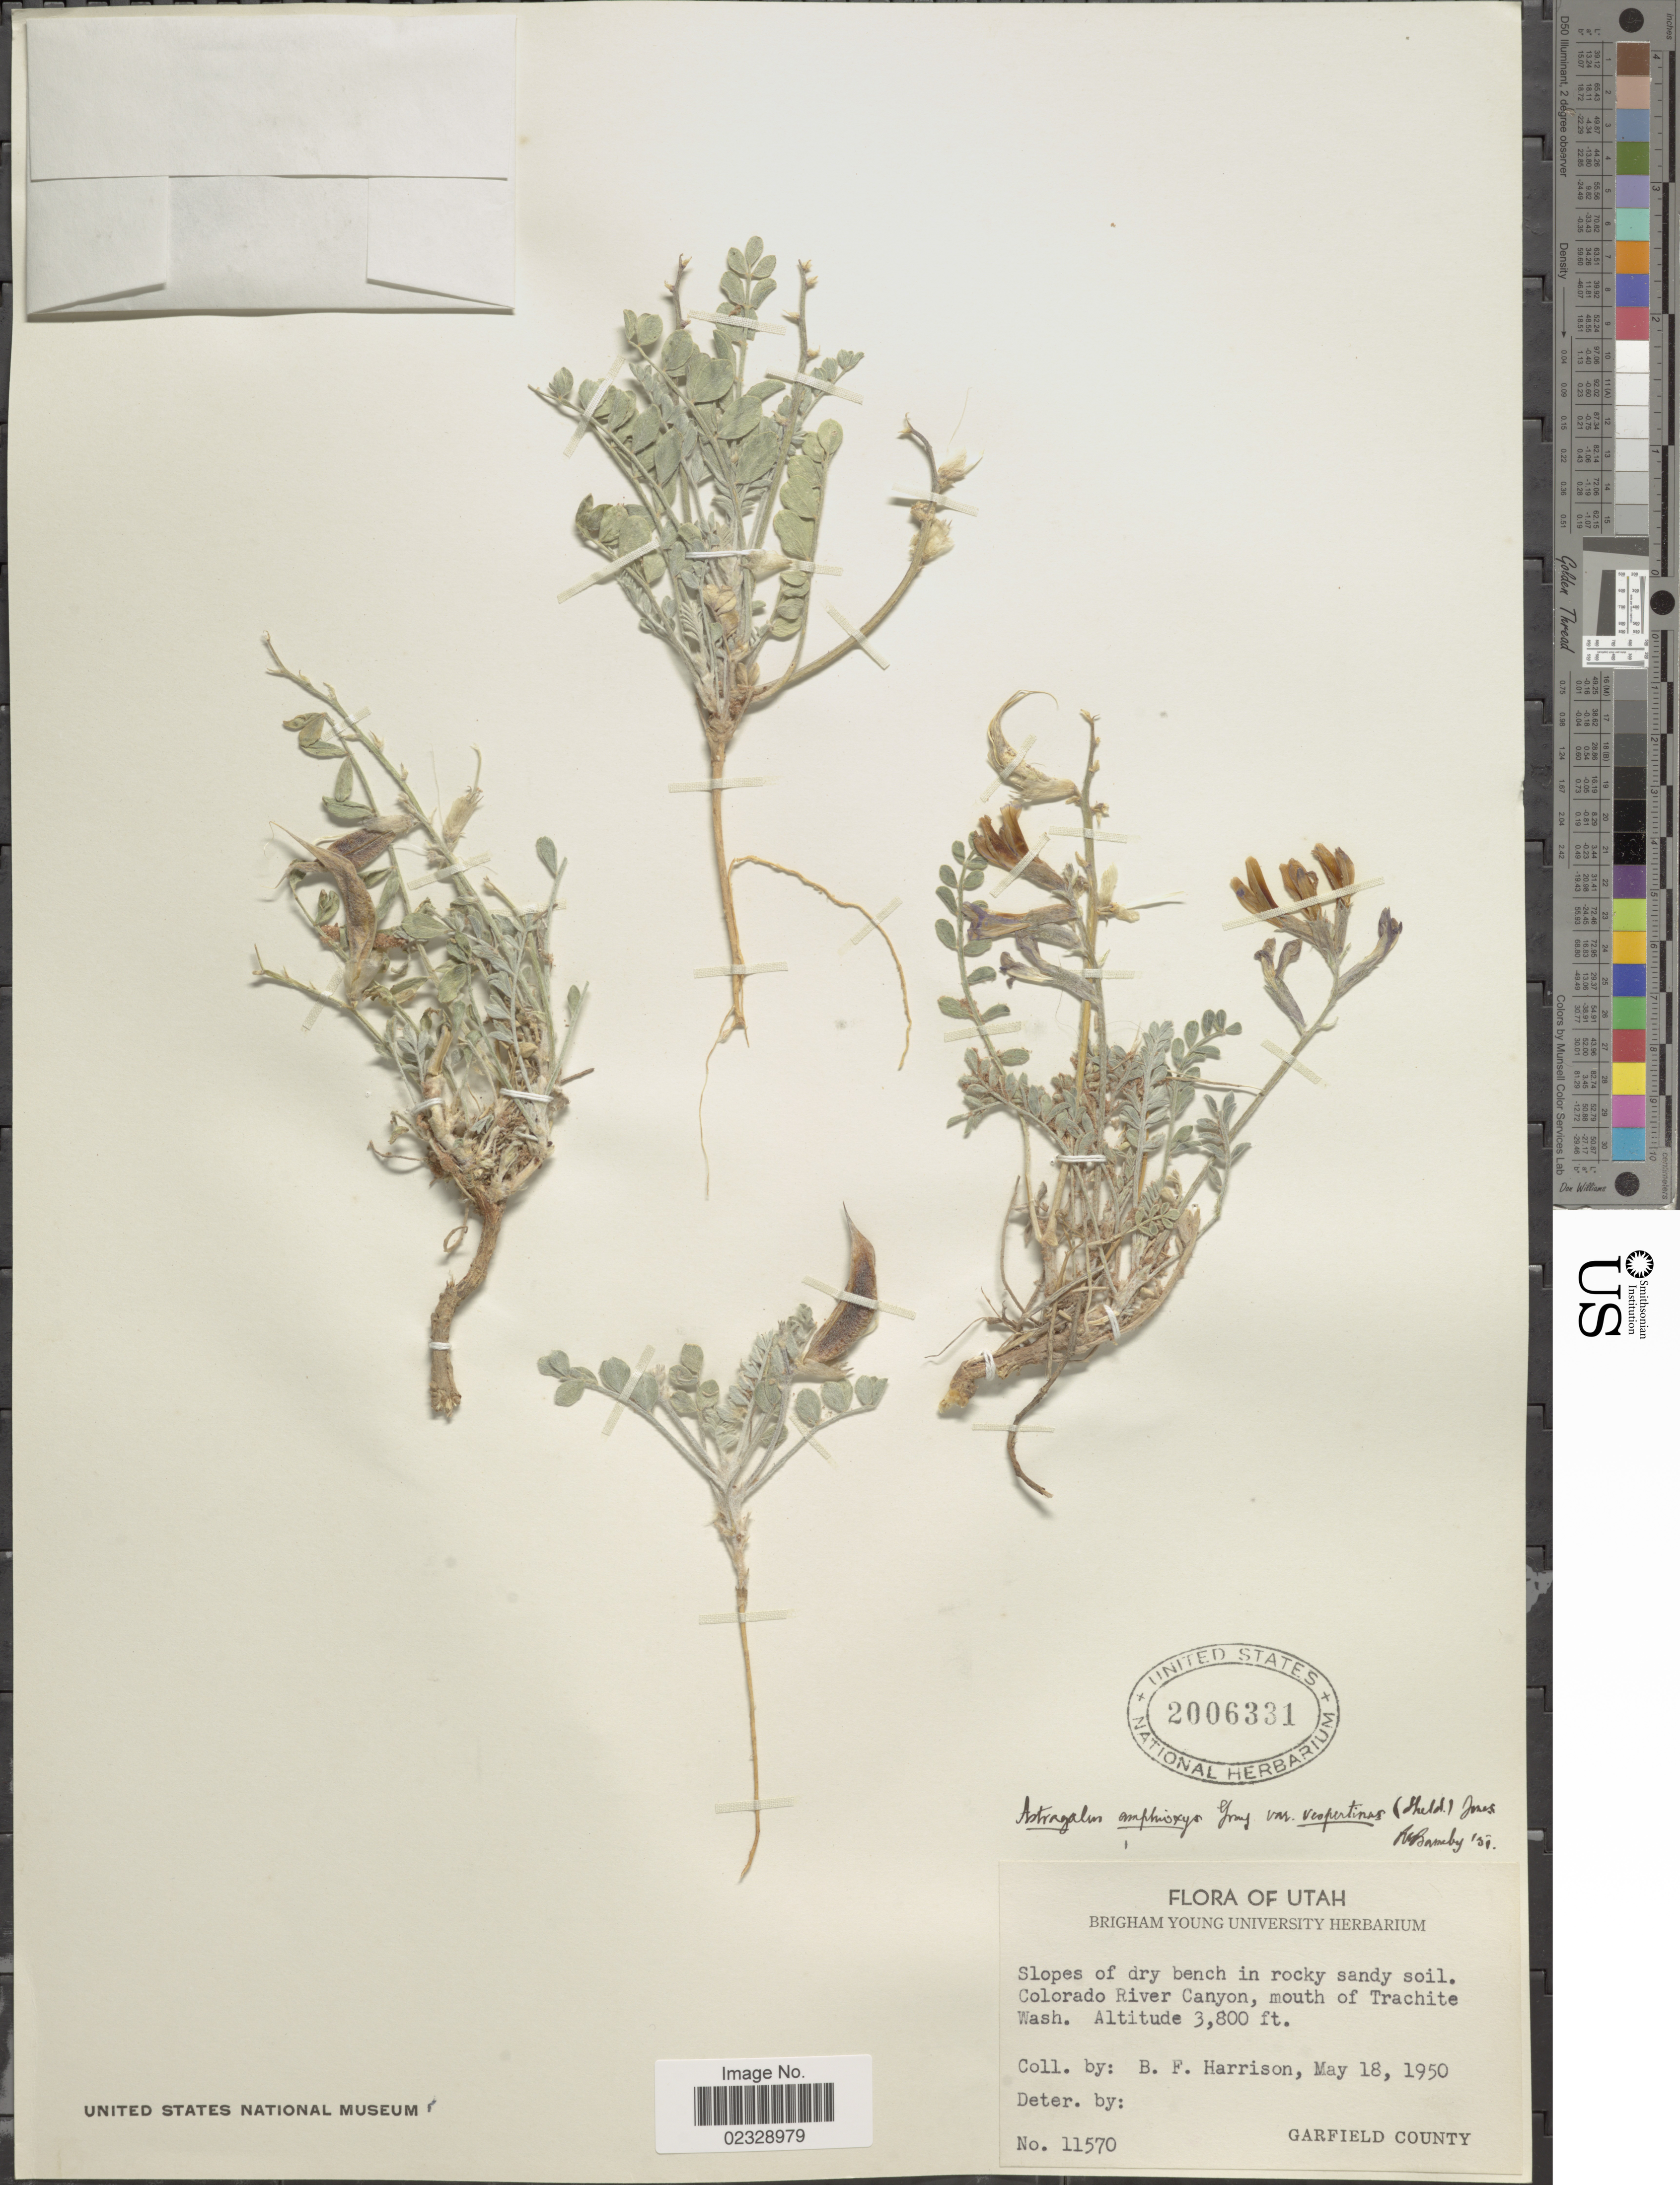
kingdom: Plantae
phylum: Tracheophyta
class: Magnoliopsida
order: Fabales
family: Fabaceae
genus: Astragalus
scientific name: Astragalus vespertinus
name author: E. Sheld.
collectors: B. F. Harrison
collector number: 11570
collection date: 1950-05-18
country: United States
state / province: Utah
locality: Slopes of dry bench in rocky sandy soil. Coloradfo River Canyon, mouth of Trachite Wash, Garfield County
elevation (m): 1158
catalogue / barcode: US 2006331